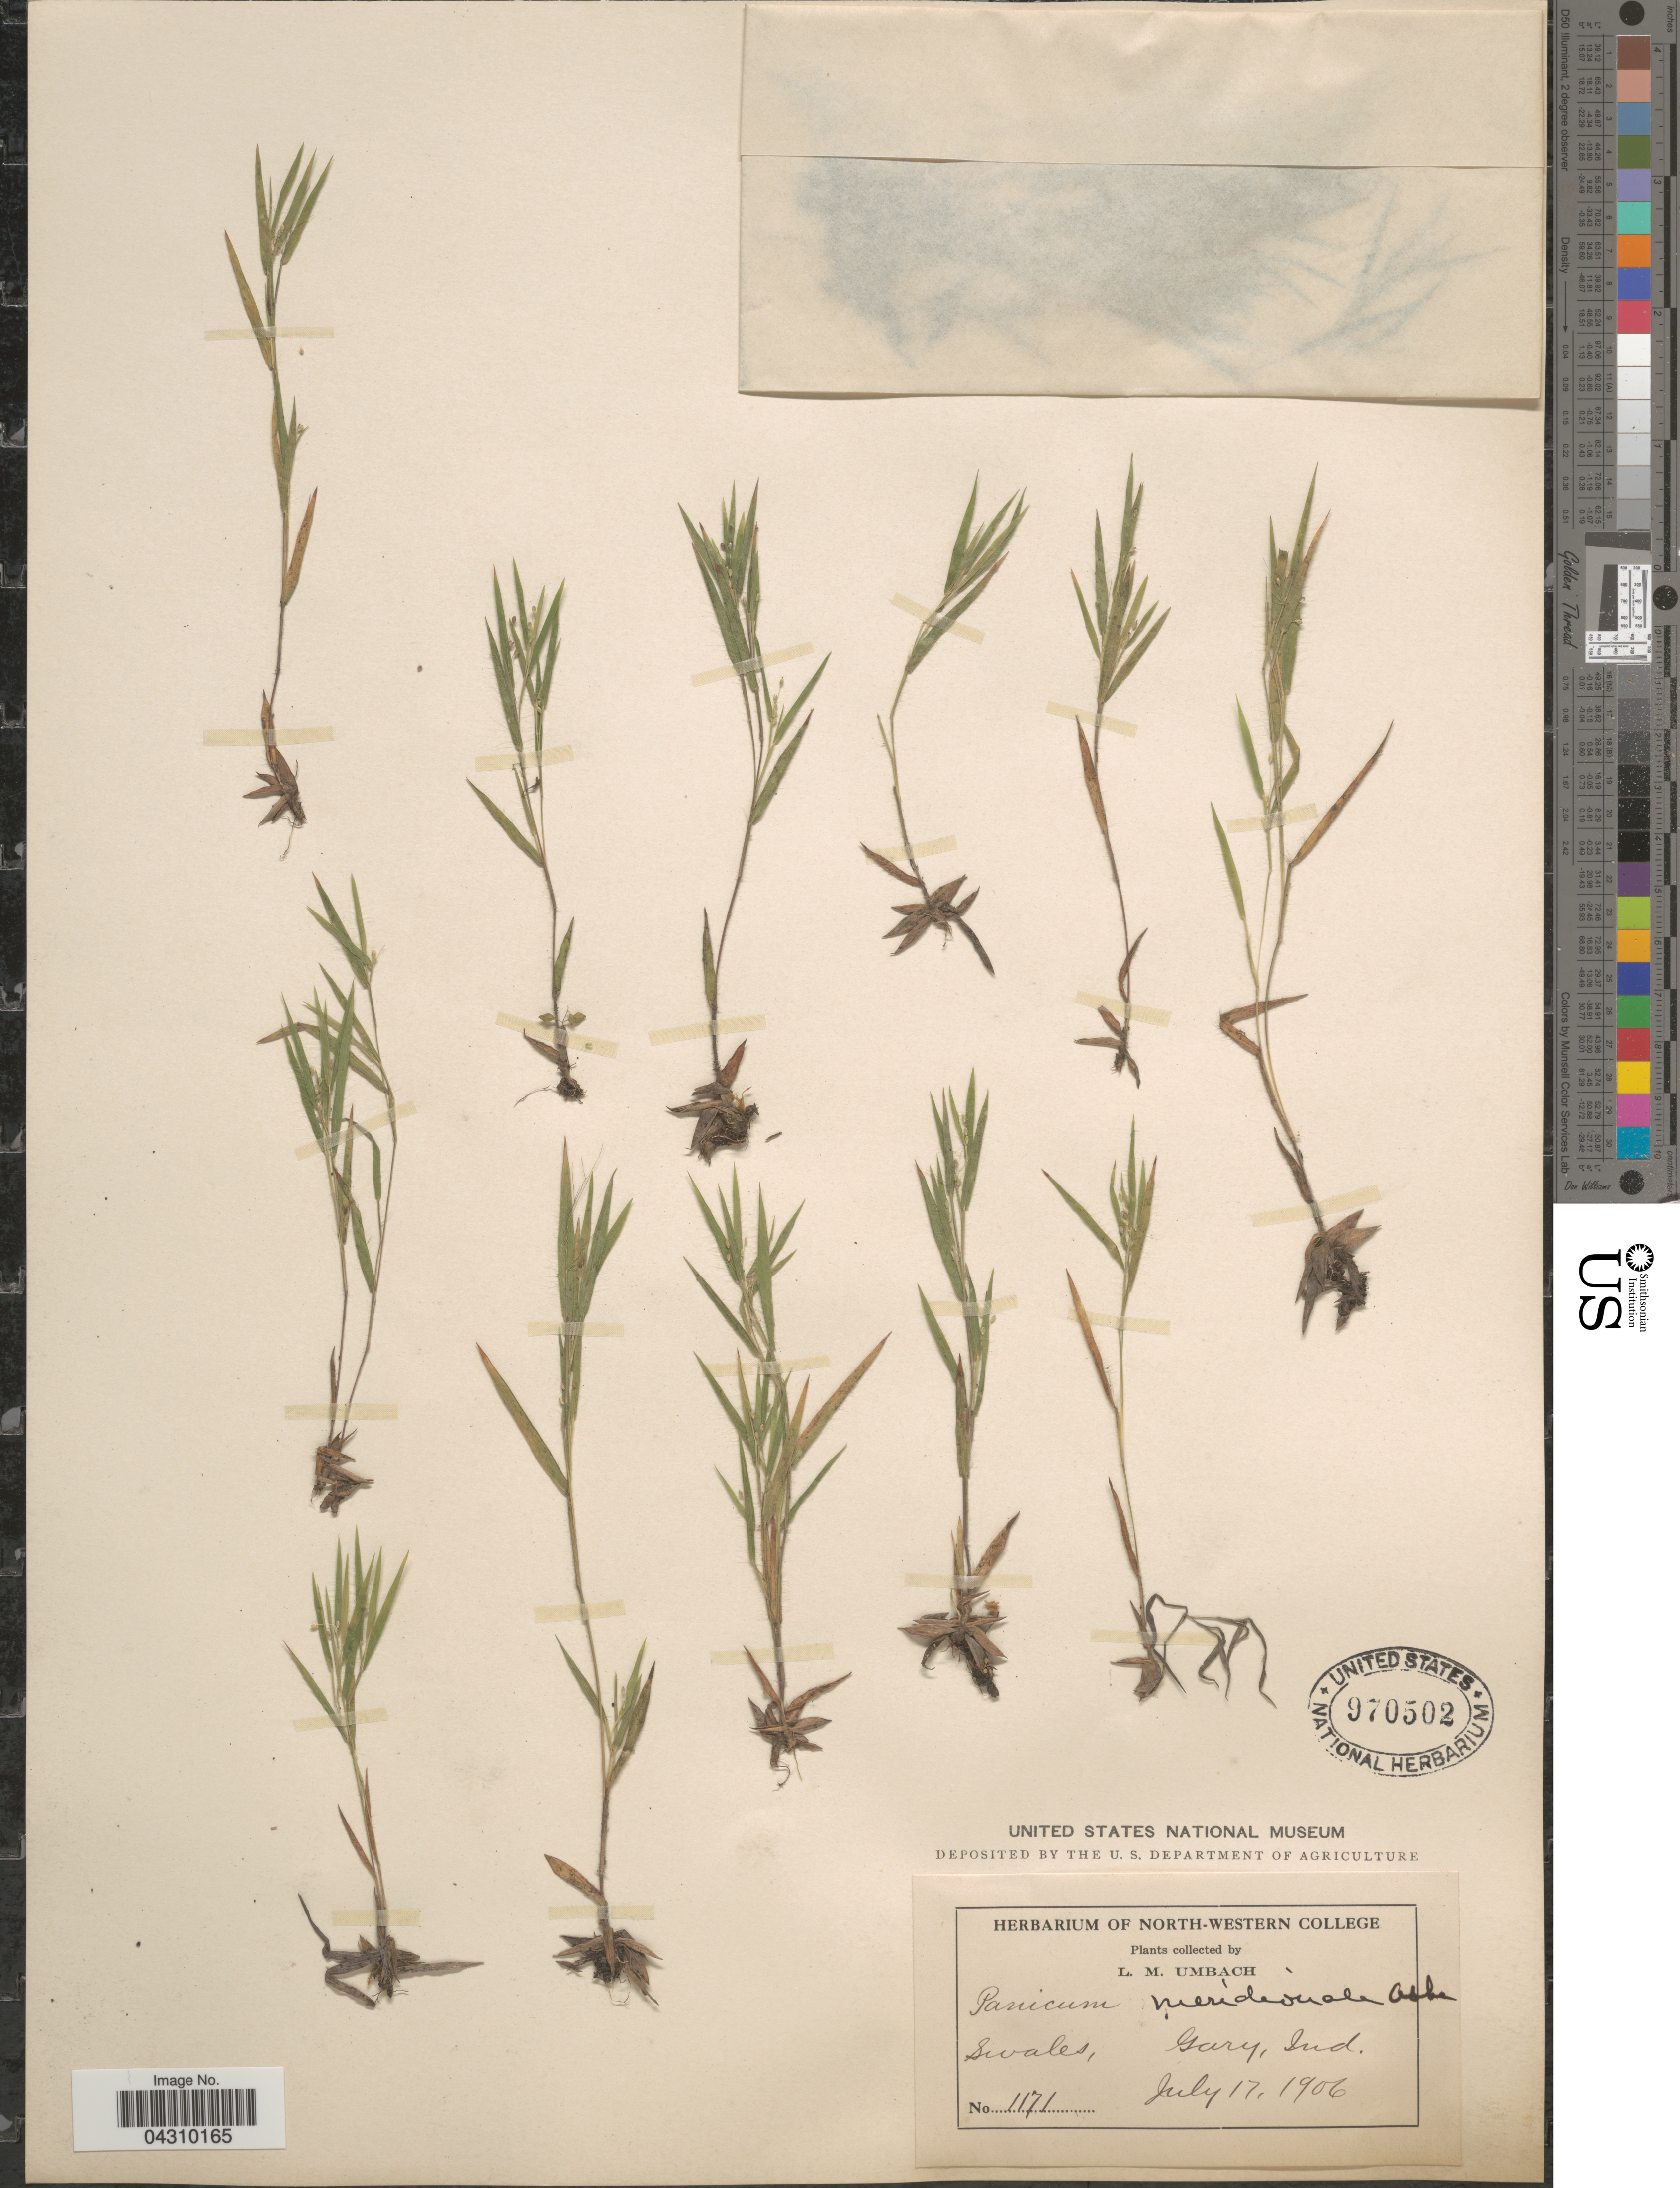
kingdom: Plantae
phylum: Tracheophyta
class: Liliopsida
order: Poales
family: Poaceae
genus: Dichanthelium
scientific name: Dichanthelium acuminatum var. acuminatum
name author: (Sw.) Gould & C.A. Clark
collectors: L. M. Umbach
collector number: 1171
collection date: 1906-07-17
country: United States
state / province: Indiana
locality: Swales, Gary.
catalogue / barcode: US 970502